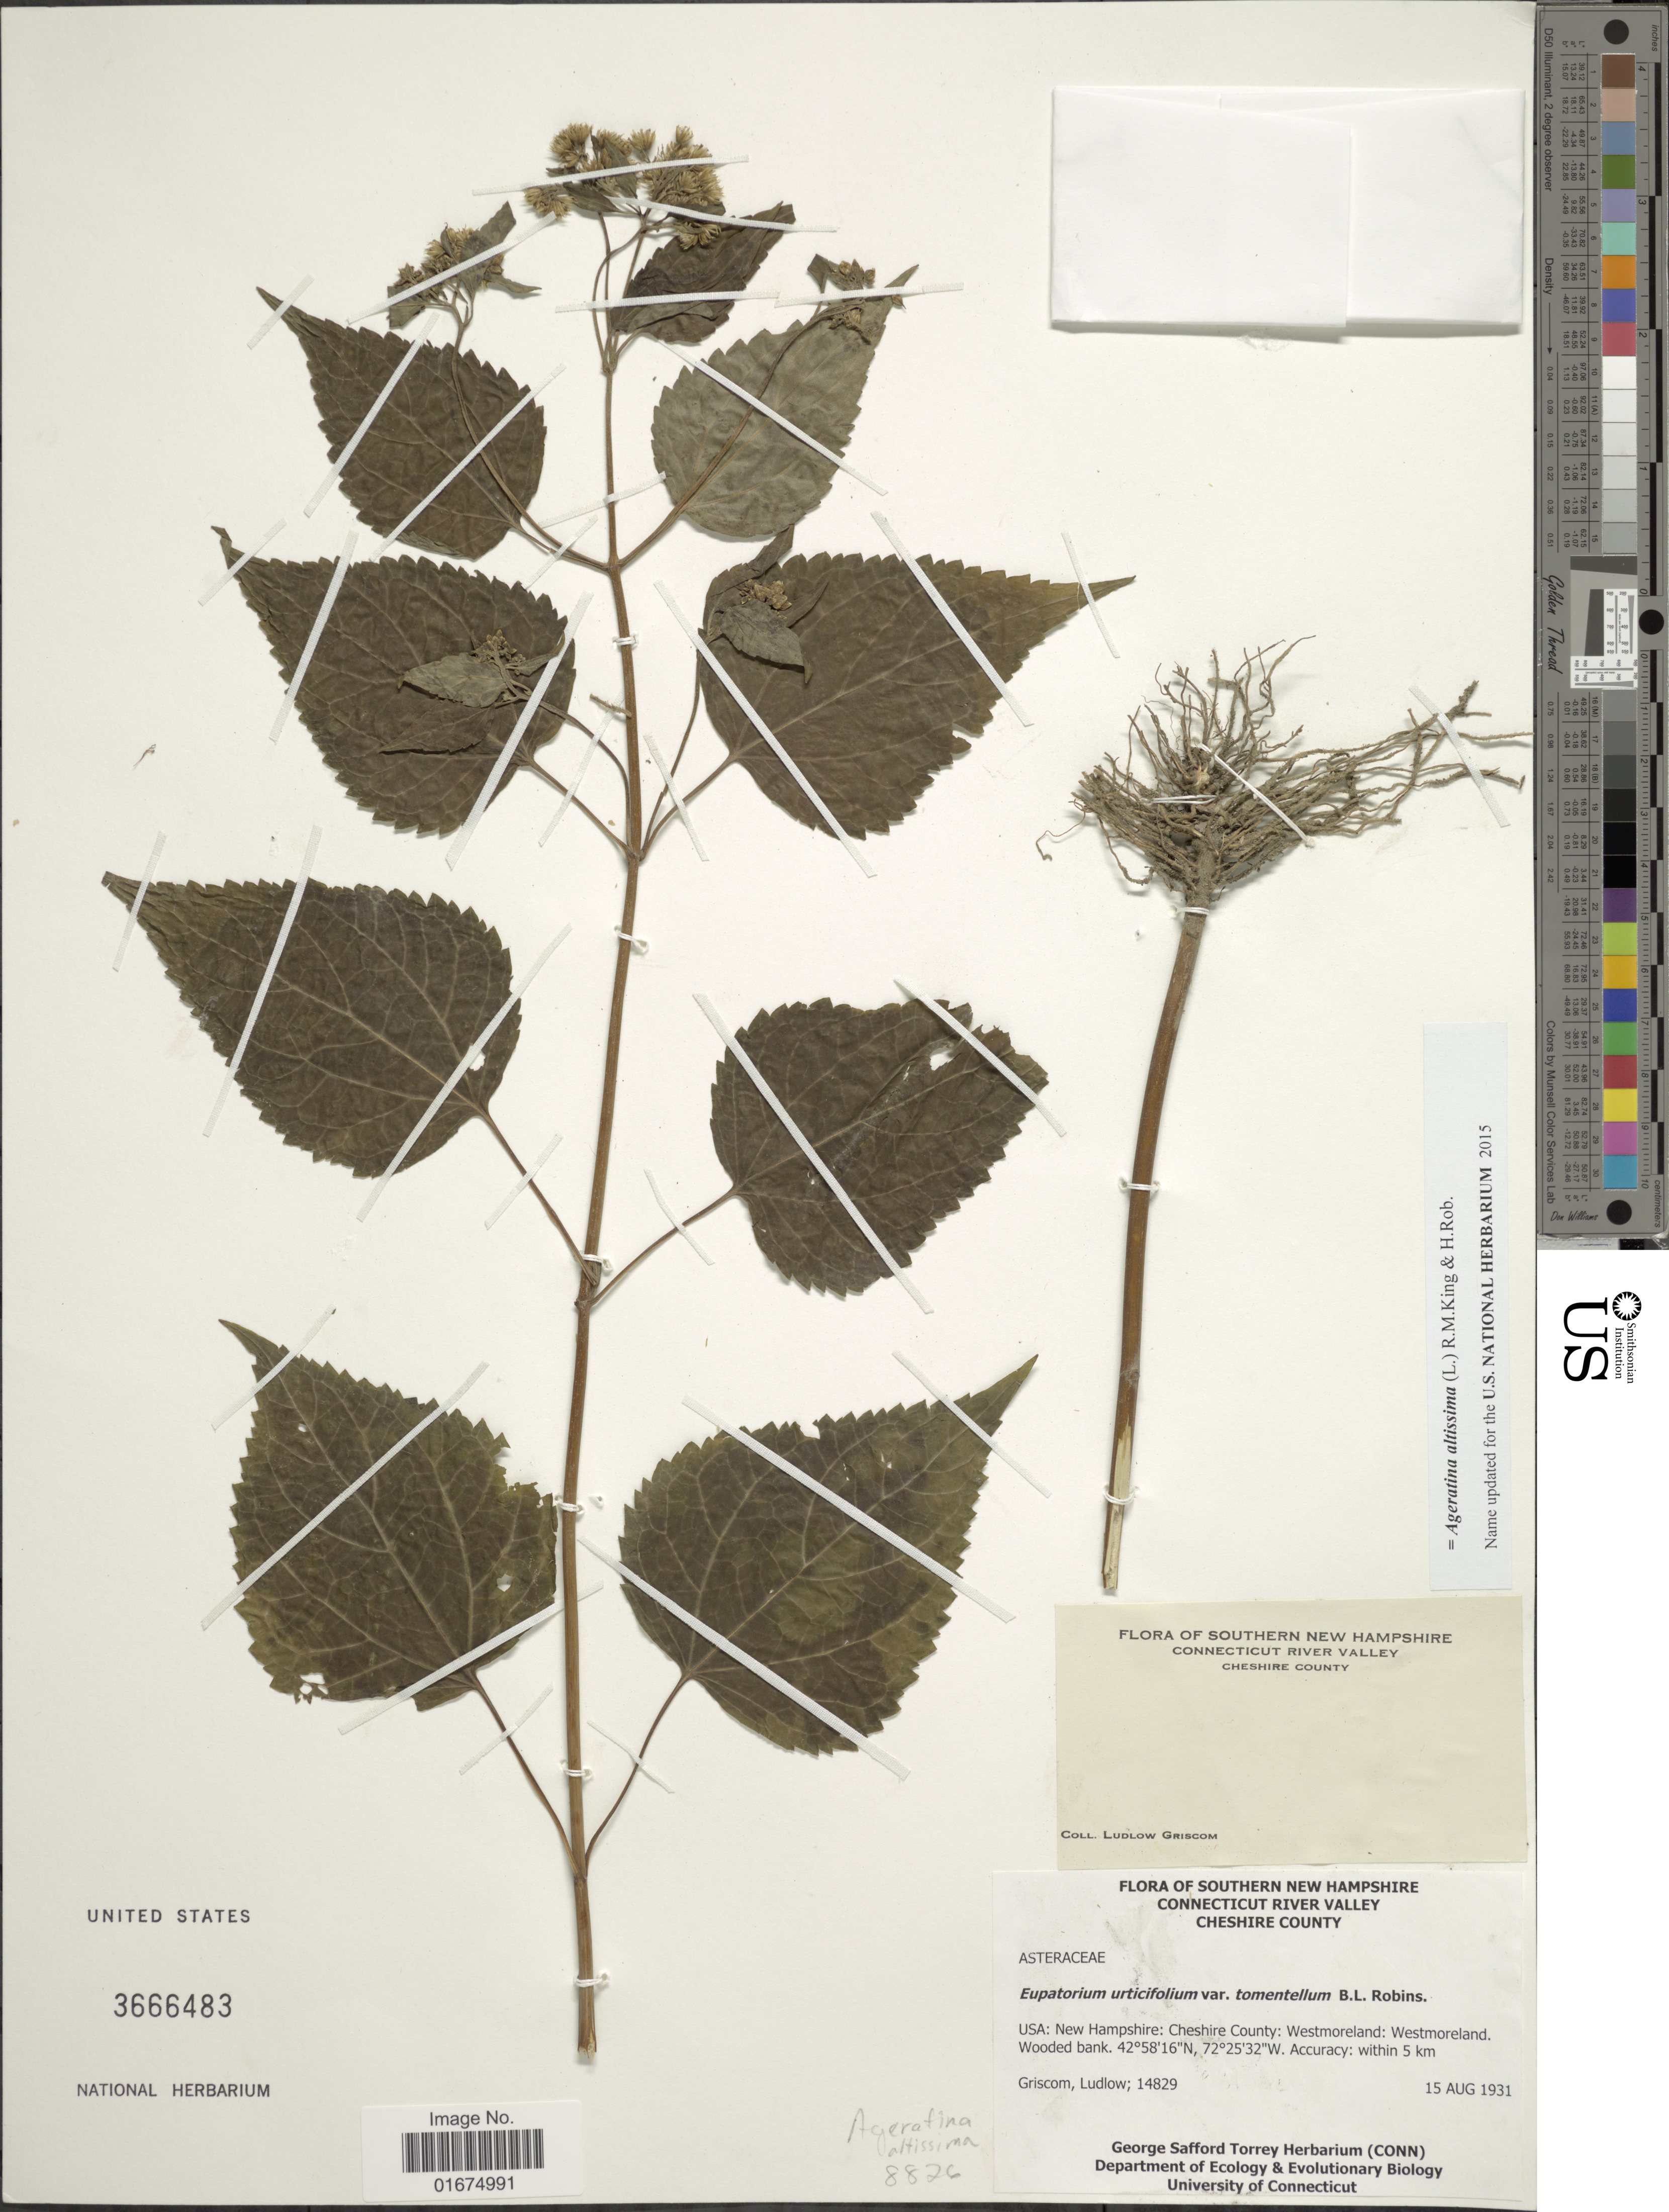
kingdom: Plantae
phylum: Tracheophyta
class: Magnoliopsida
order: Asterales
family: Asteraceae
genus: Ageratina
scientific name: Ageratina altissima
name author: (L.) R.M. King & H. Rob.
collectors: L. Griscom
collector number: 14829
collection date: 1931-08-15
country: United States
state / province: New Hampshire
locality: Connecticut River Valley, Cheshire County, Westmoreland: Westmoreland. Wooded bank, Accuracy: within 5 km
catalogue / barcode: US 3666483